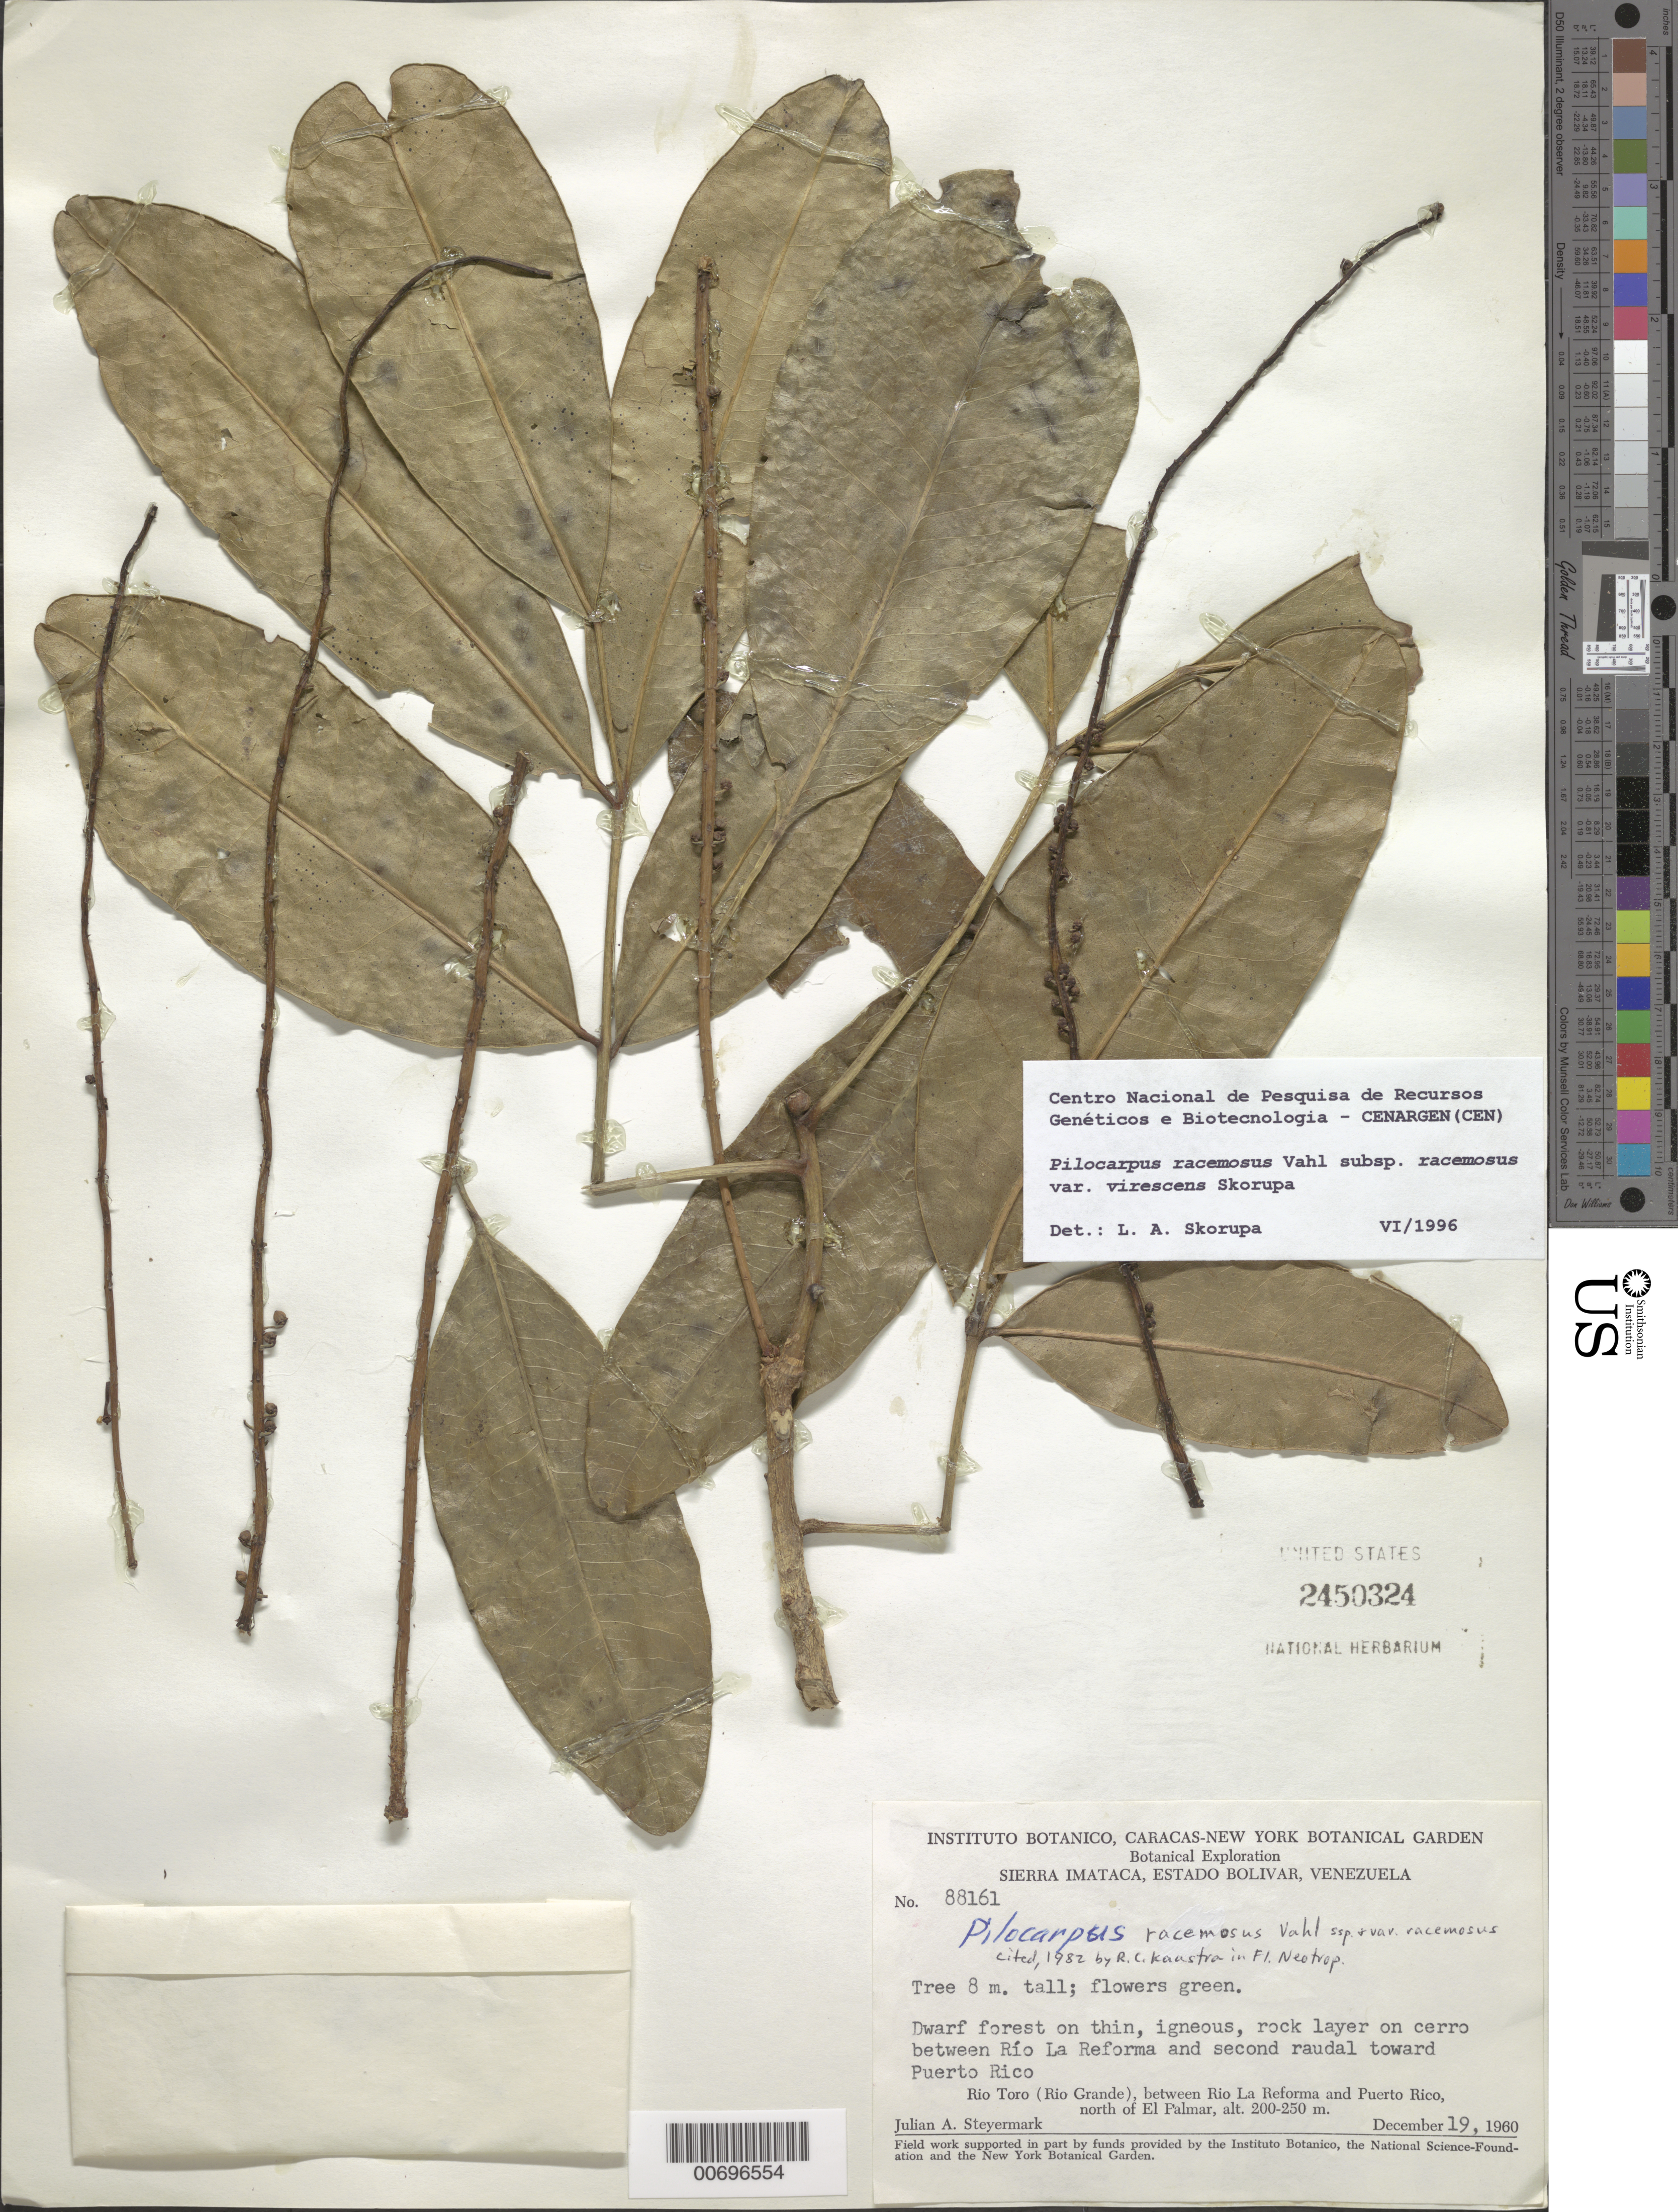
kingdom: Plantae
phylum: Tracheophyta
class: Magnoliopsida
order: Sapindales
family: Rutaceae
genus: Pilocarpus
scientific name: Pilocarpus racemosus subsp. racemosus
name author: Vahl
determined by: Kaastra, R. C., (UTRECHT)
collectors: J. Steyermark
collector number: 88161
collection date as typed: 19-Dec-60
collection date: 1960-12-19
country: Venezuela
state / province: Bolívar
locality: Sierra Imataca, Río Toro (Río Grande), between Río La Reforma and Puerto Rico, N of El Palmar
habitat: Dwarf forest on thin, igneous, rock layer on cerro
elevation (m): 200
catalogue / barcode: US 2450324